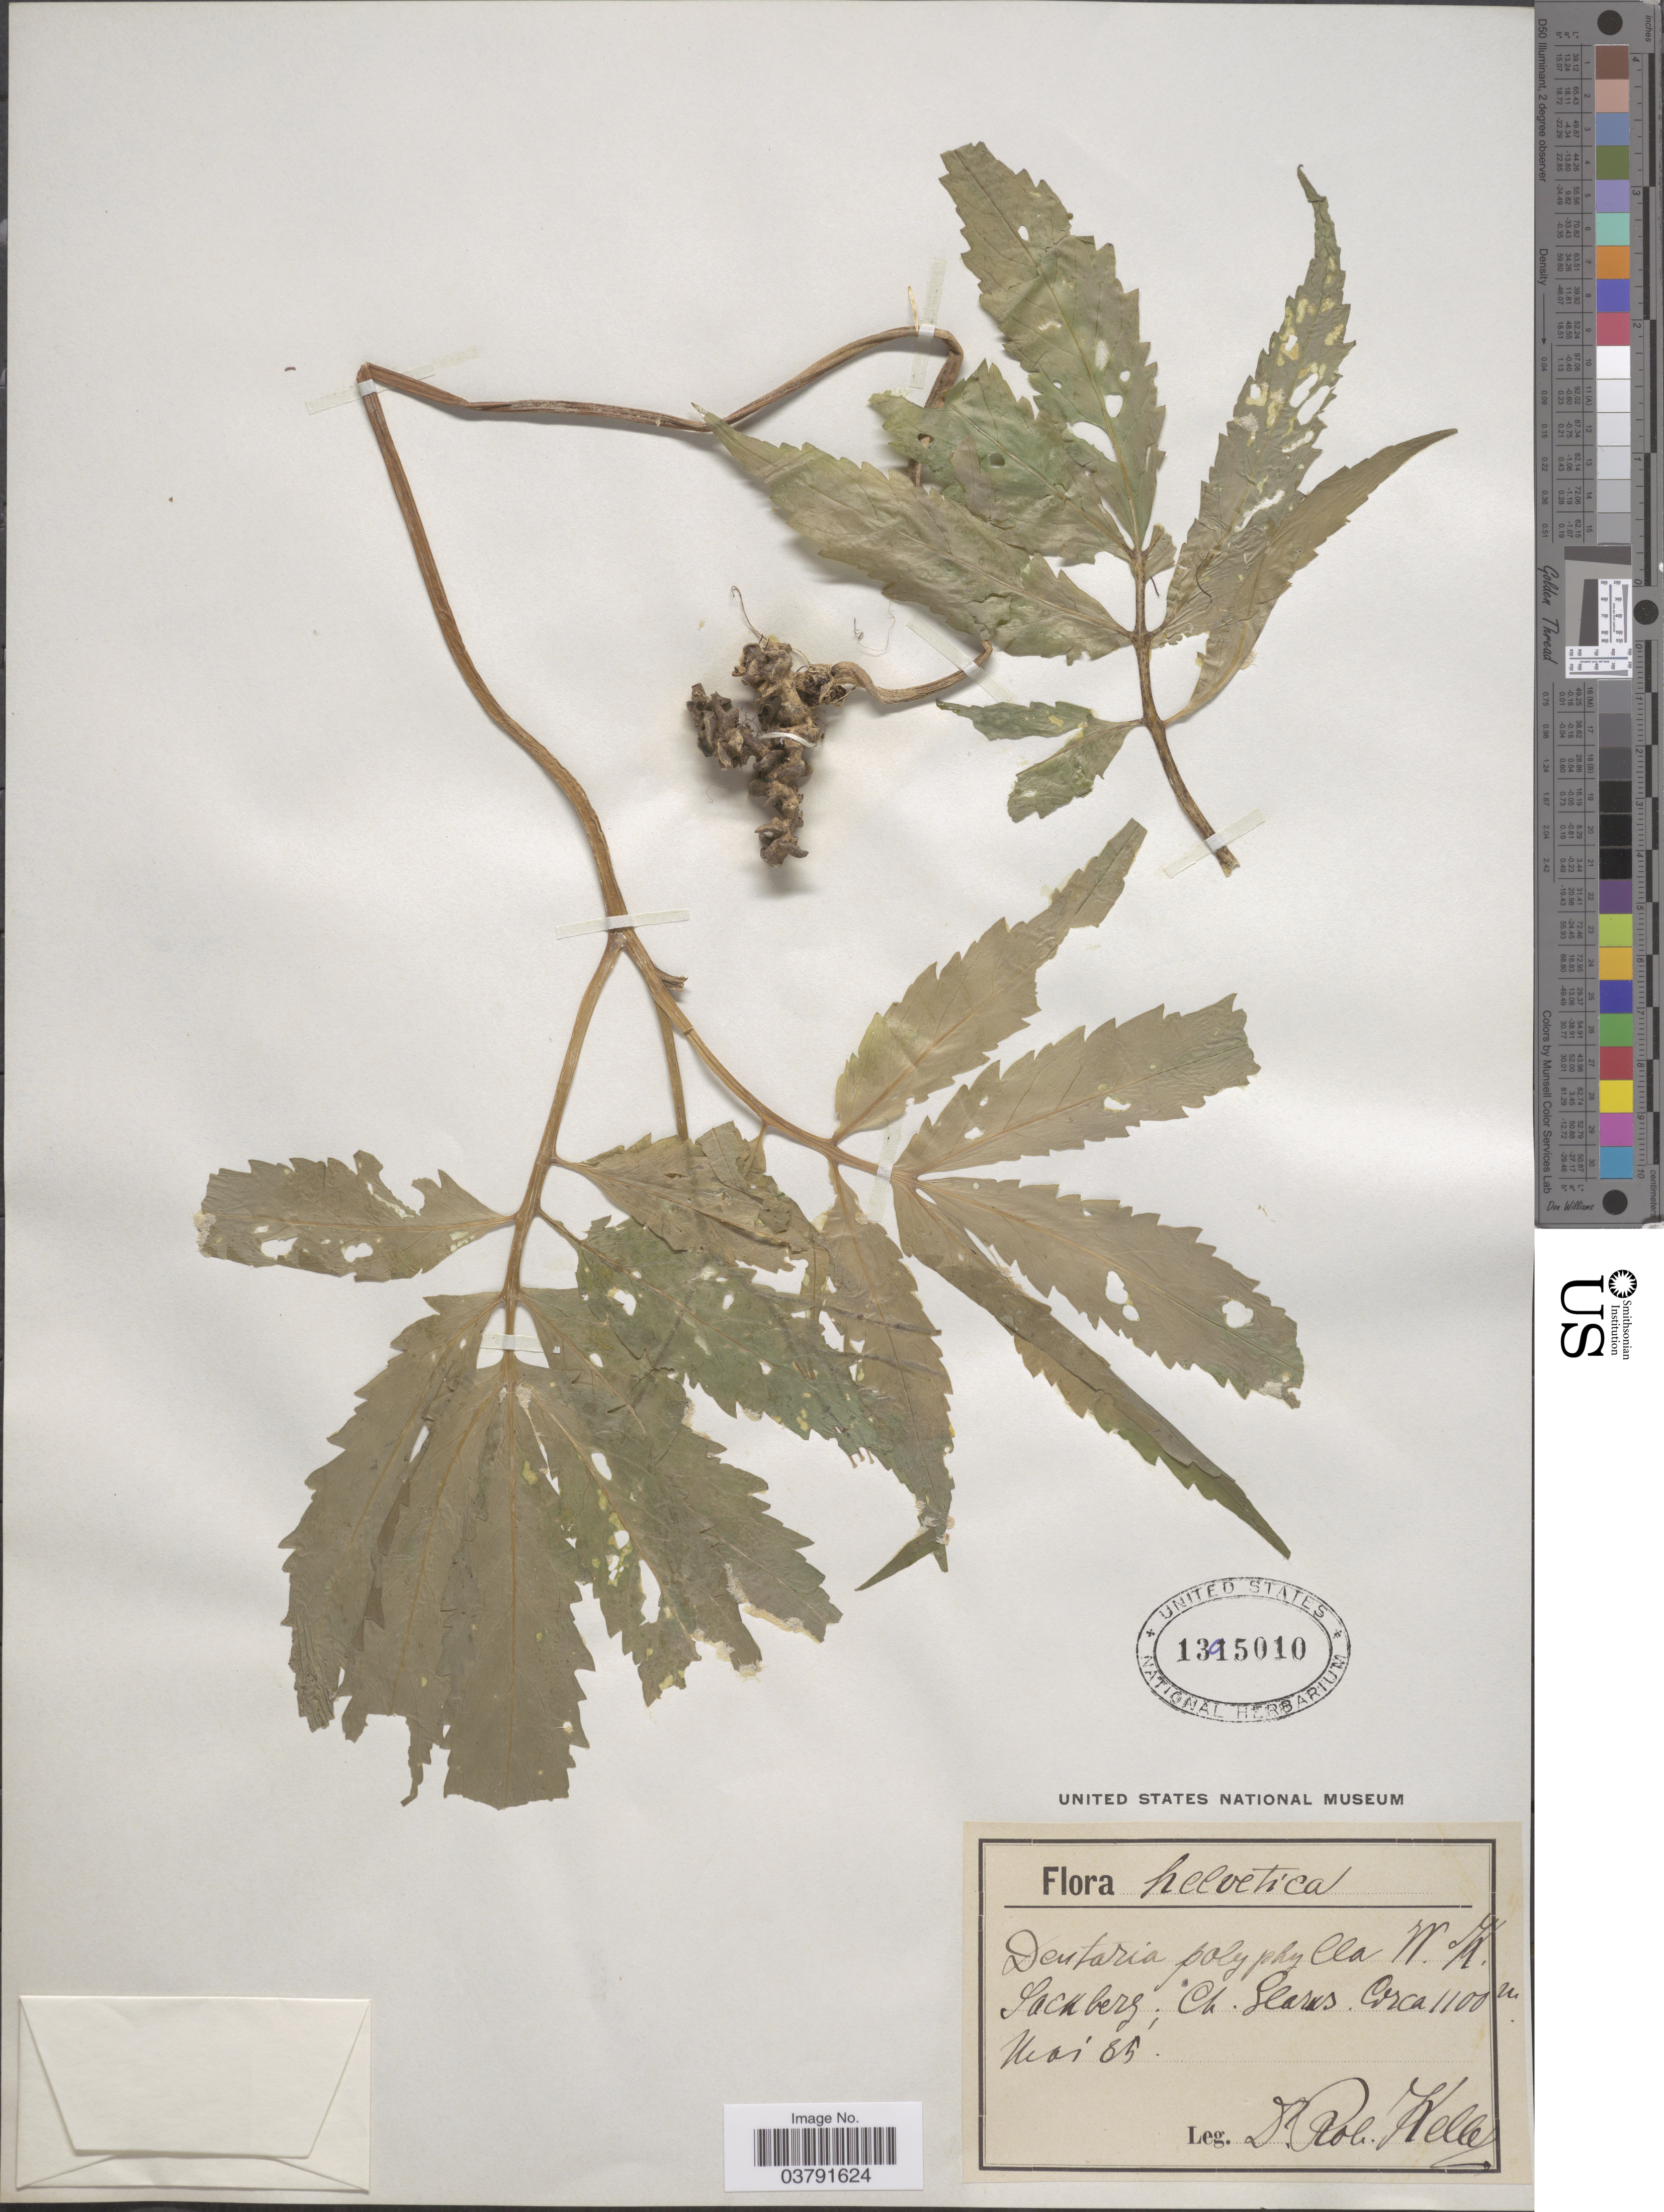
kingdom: Plantae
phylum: Tracheophyta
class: Magnoliopsida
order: Brassicales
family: Brassicaceae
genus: Dentaria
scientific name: Dentaria polyphylla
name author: Waldst. & Kit.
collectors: R. Keller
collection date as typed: Transcribed d/m/y: /5/85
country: Switzerland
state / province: Glarus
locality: Helvetica. Sackberg; Ct. Glarus.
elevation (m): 1100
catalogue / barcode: US 1395010